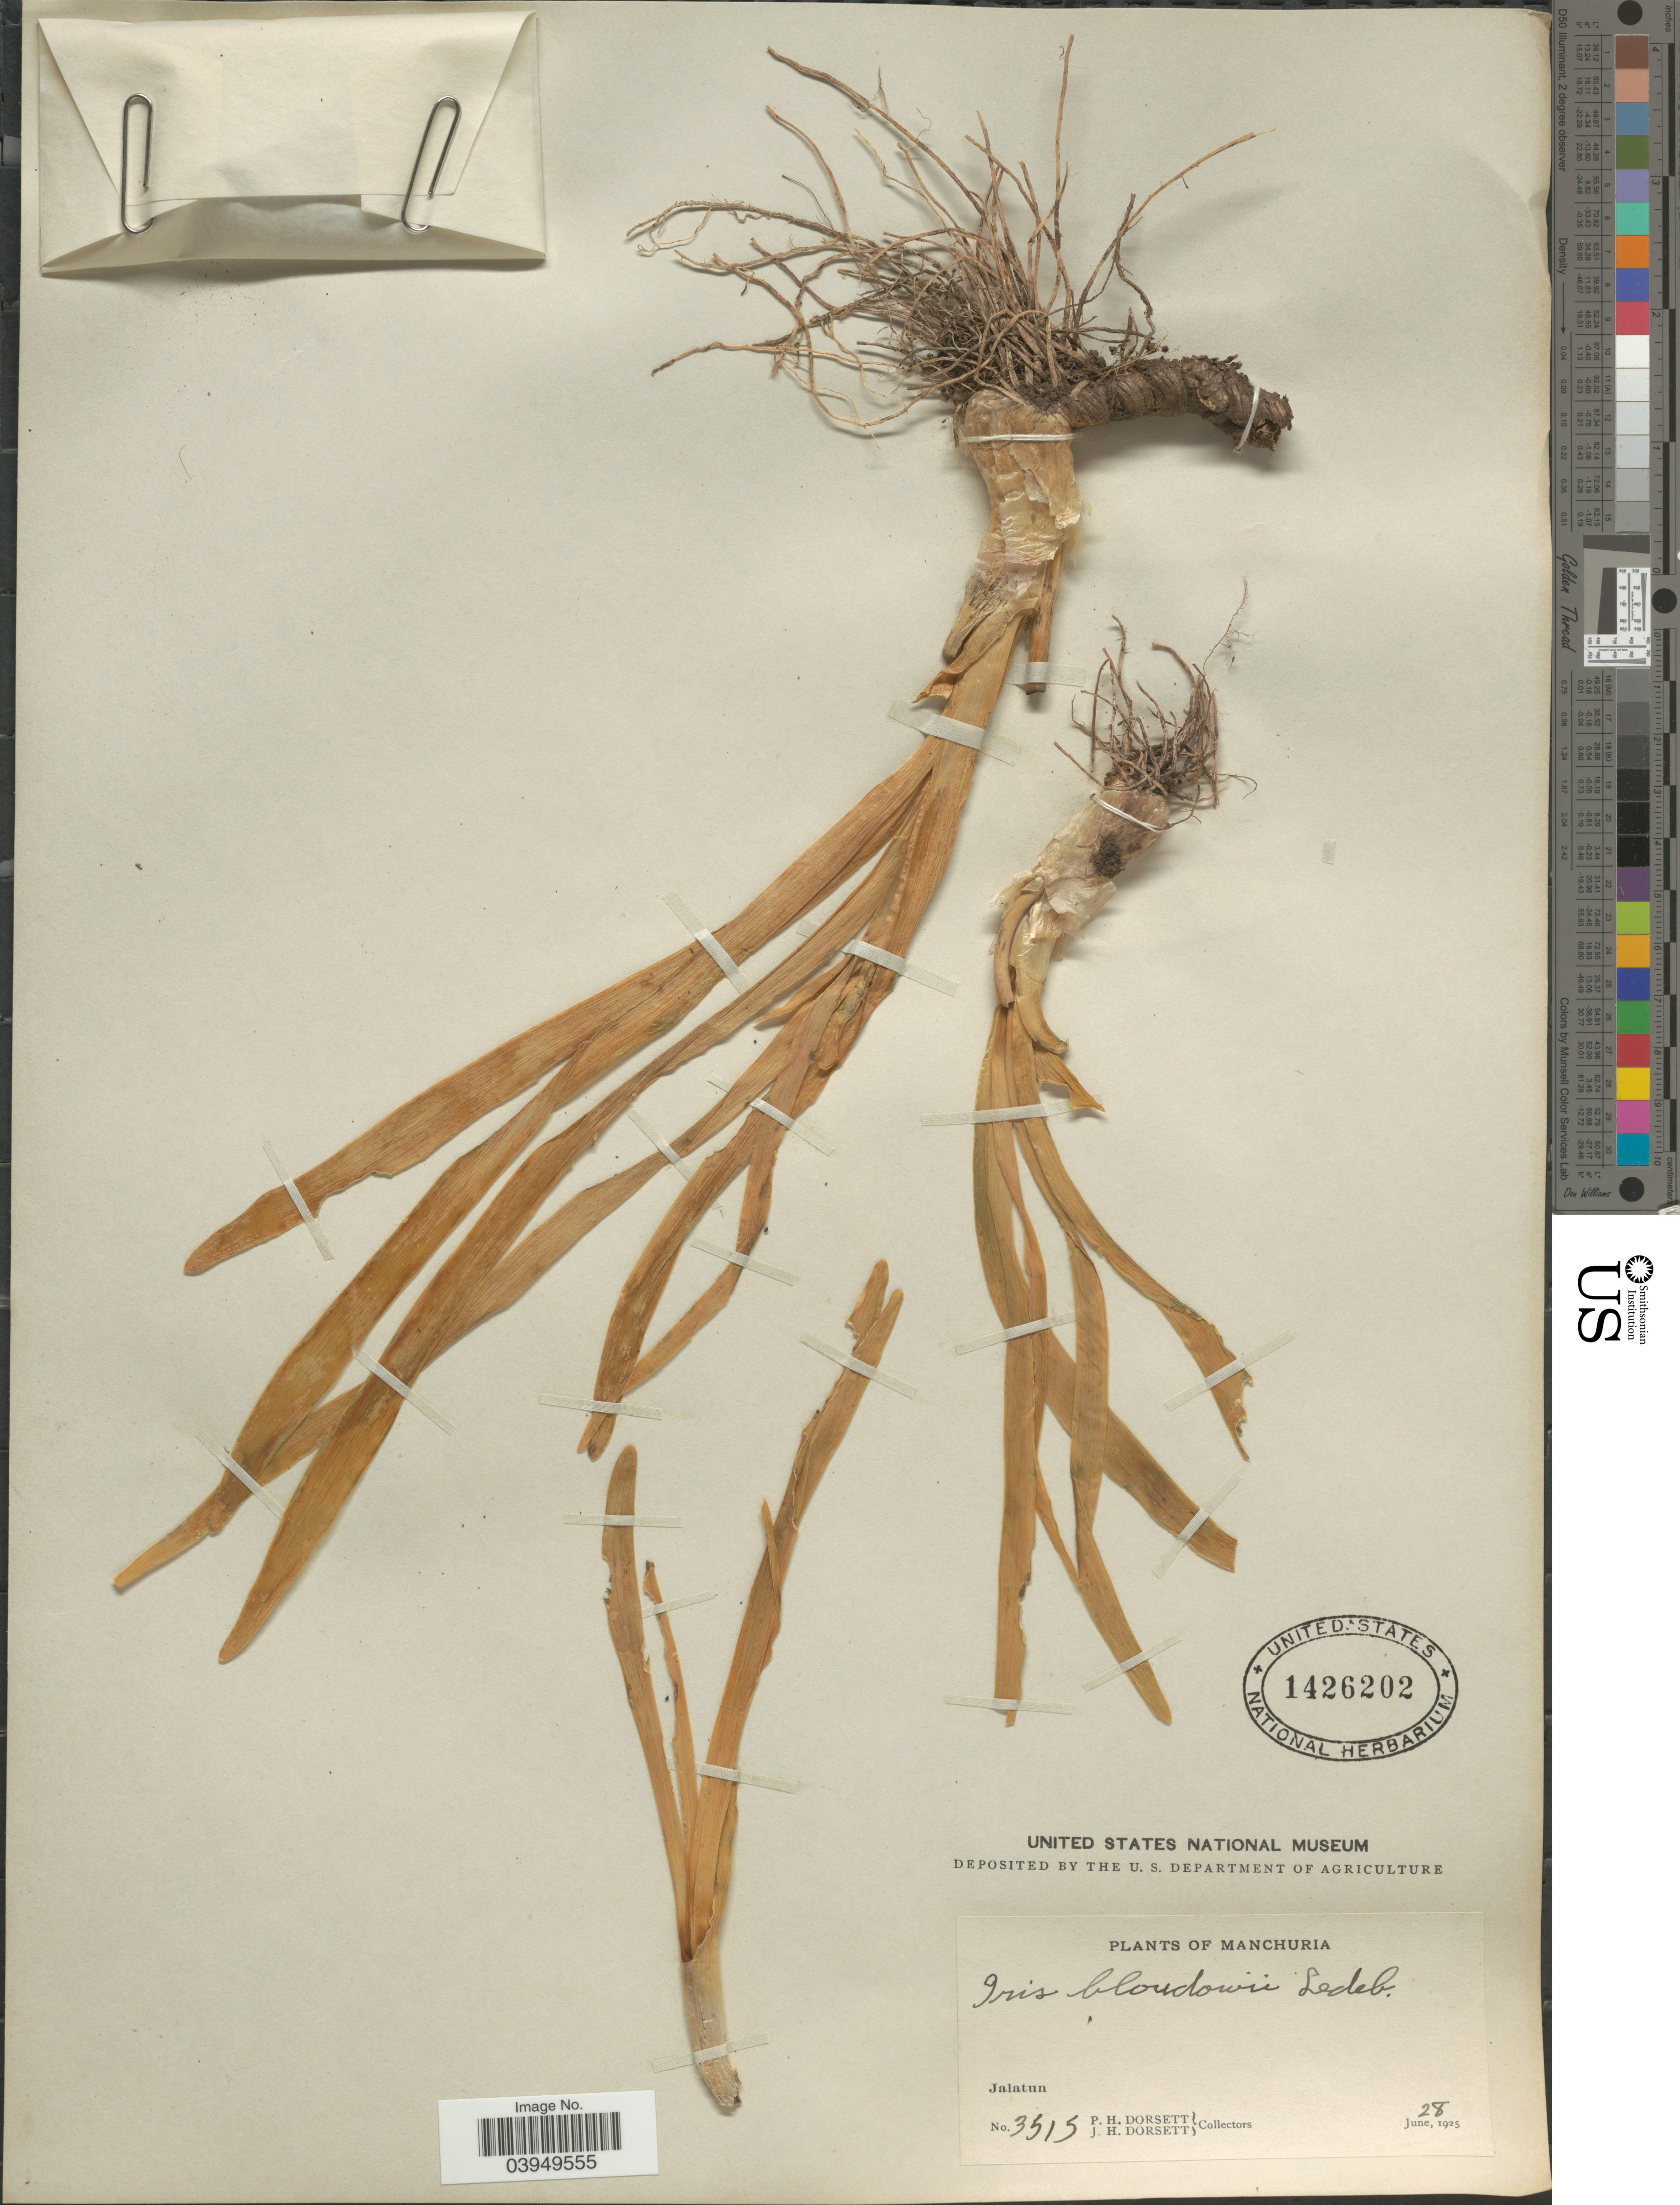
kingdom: Plantae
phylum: Tracheophyta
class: Liliopsida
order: Asparagales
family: Iridaceae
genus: Iris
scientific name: Iris bloudowii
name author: Ledeb.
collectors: P. H. Dorsett & J. Dorsett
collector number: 3515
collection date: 1925-06-28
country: China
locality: Manchuria. Jalatun.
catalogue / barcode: US 1426202